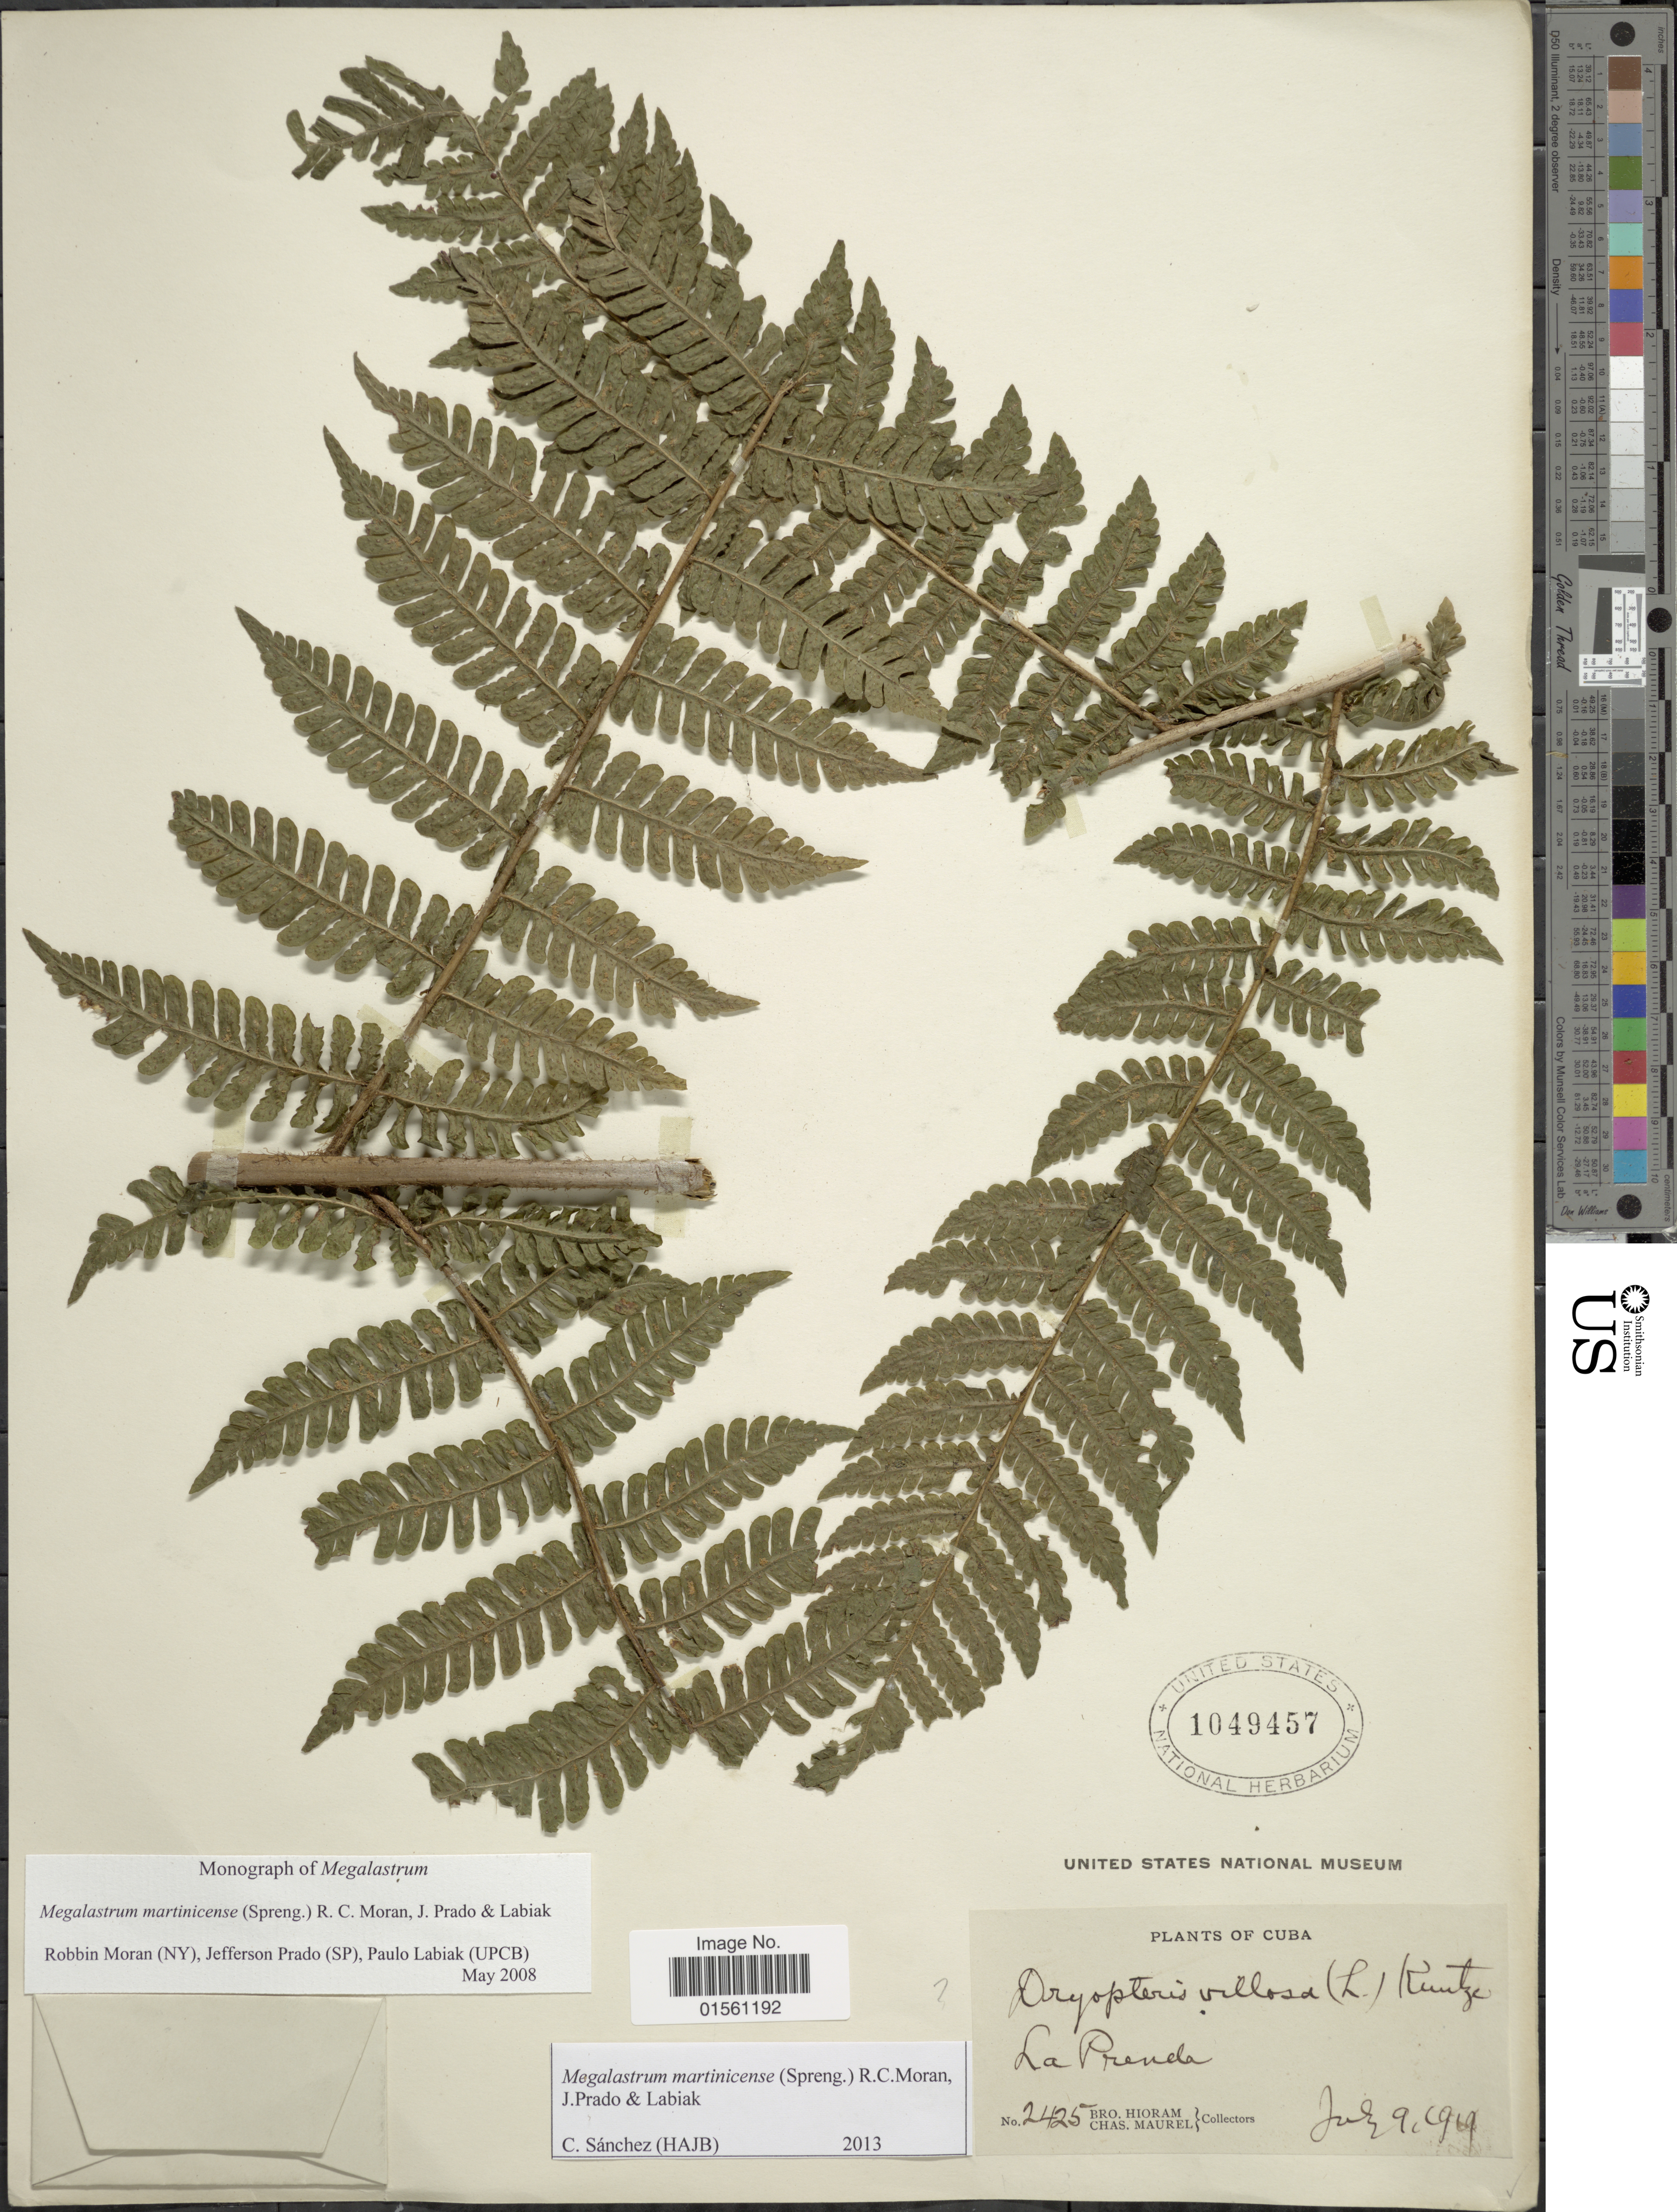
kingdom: Plantae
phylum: Tracheophyta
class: Polypodiopsida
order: Polypodiales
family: Dryopteridaceae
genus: Megalastrum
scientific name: Megalastrum martinicense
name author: (Spreng.) R.C. Moran et al.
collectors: Bro. Hioram & C. Maurel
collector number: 2425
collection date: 1919-07-09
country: Cuba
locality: La Prenda.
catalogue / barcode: US 1049457